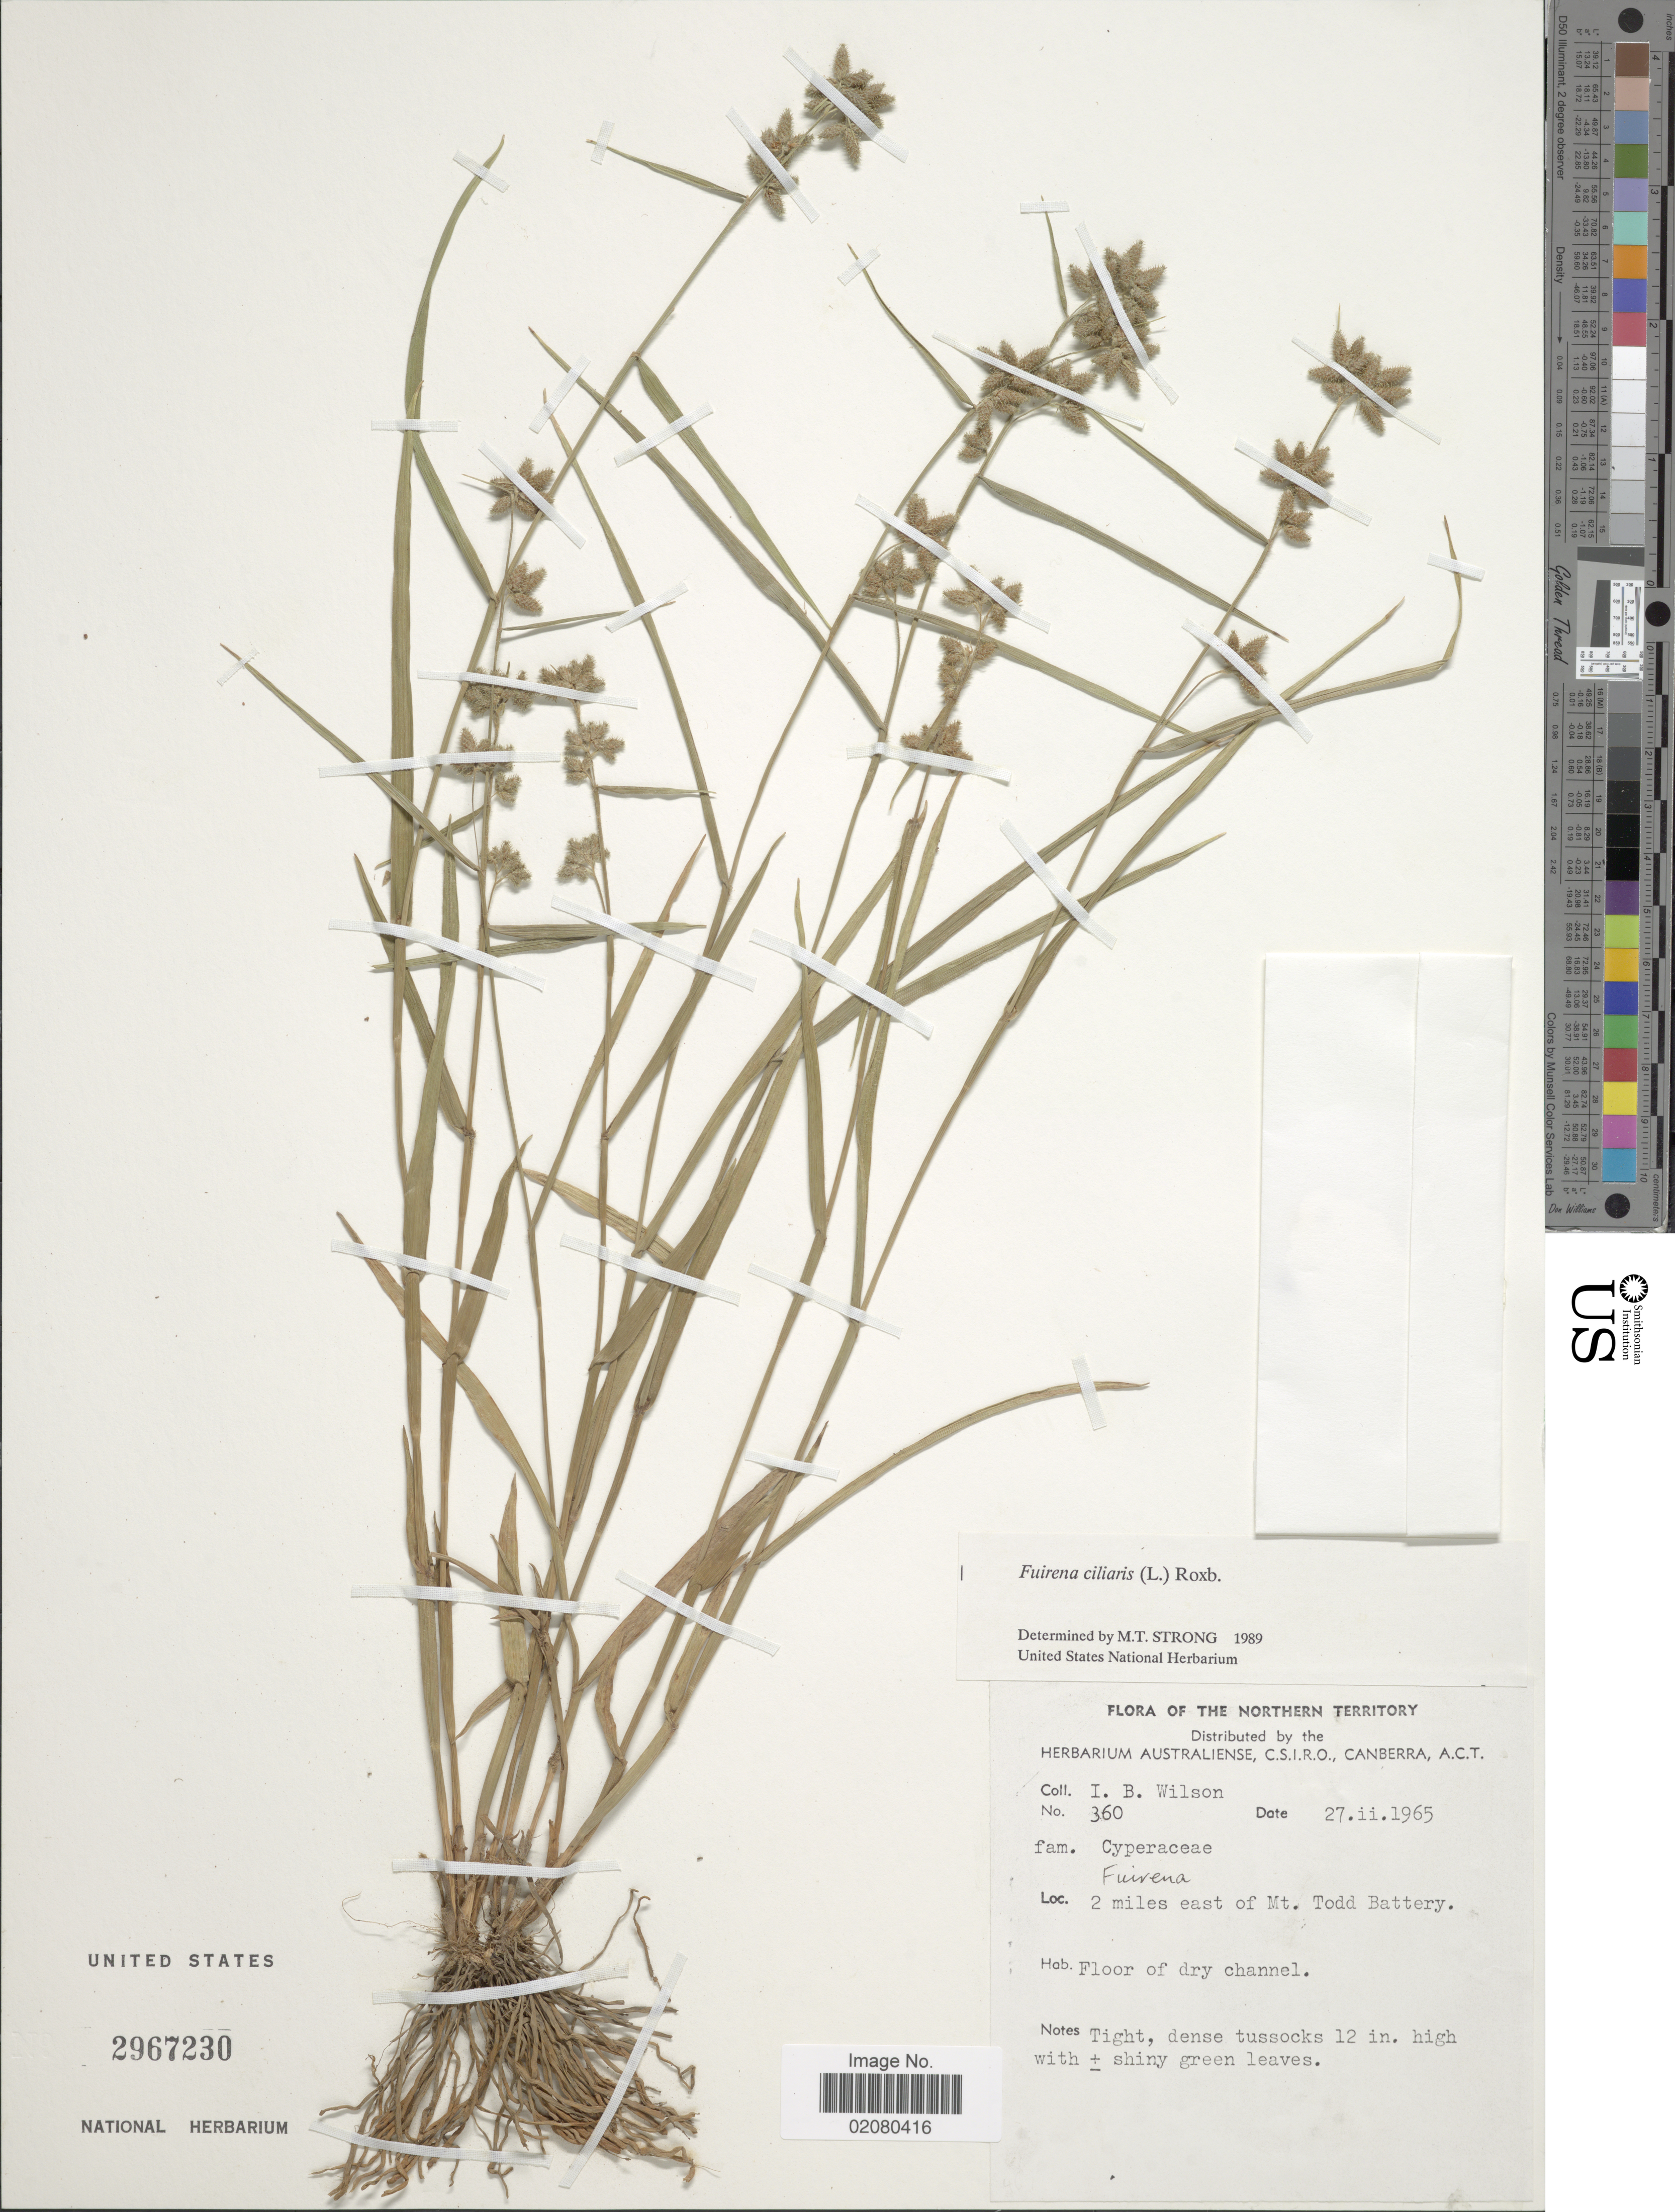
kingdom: Plantae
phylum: Tracheophyta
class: Liliopsida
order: Poales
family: Cyperaceae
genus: Fuirena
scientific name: Fuirena ciliaris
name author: (L.) Roxb.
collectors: I. B. Wilson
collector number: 360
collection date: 1965-02-27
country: Australia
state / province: Northern Territory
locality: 2 miles east of Mt. Todd Battery, floor of dry channel.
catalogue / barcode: US 2967230